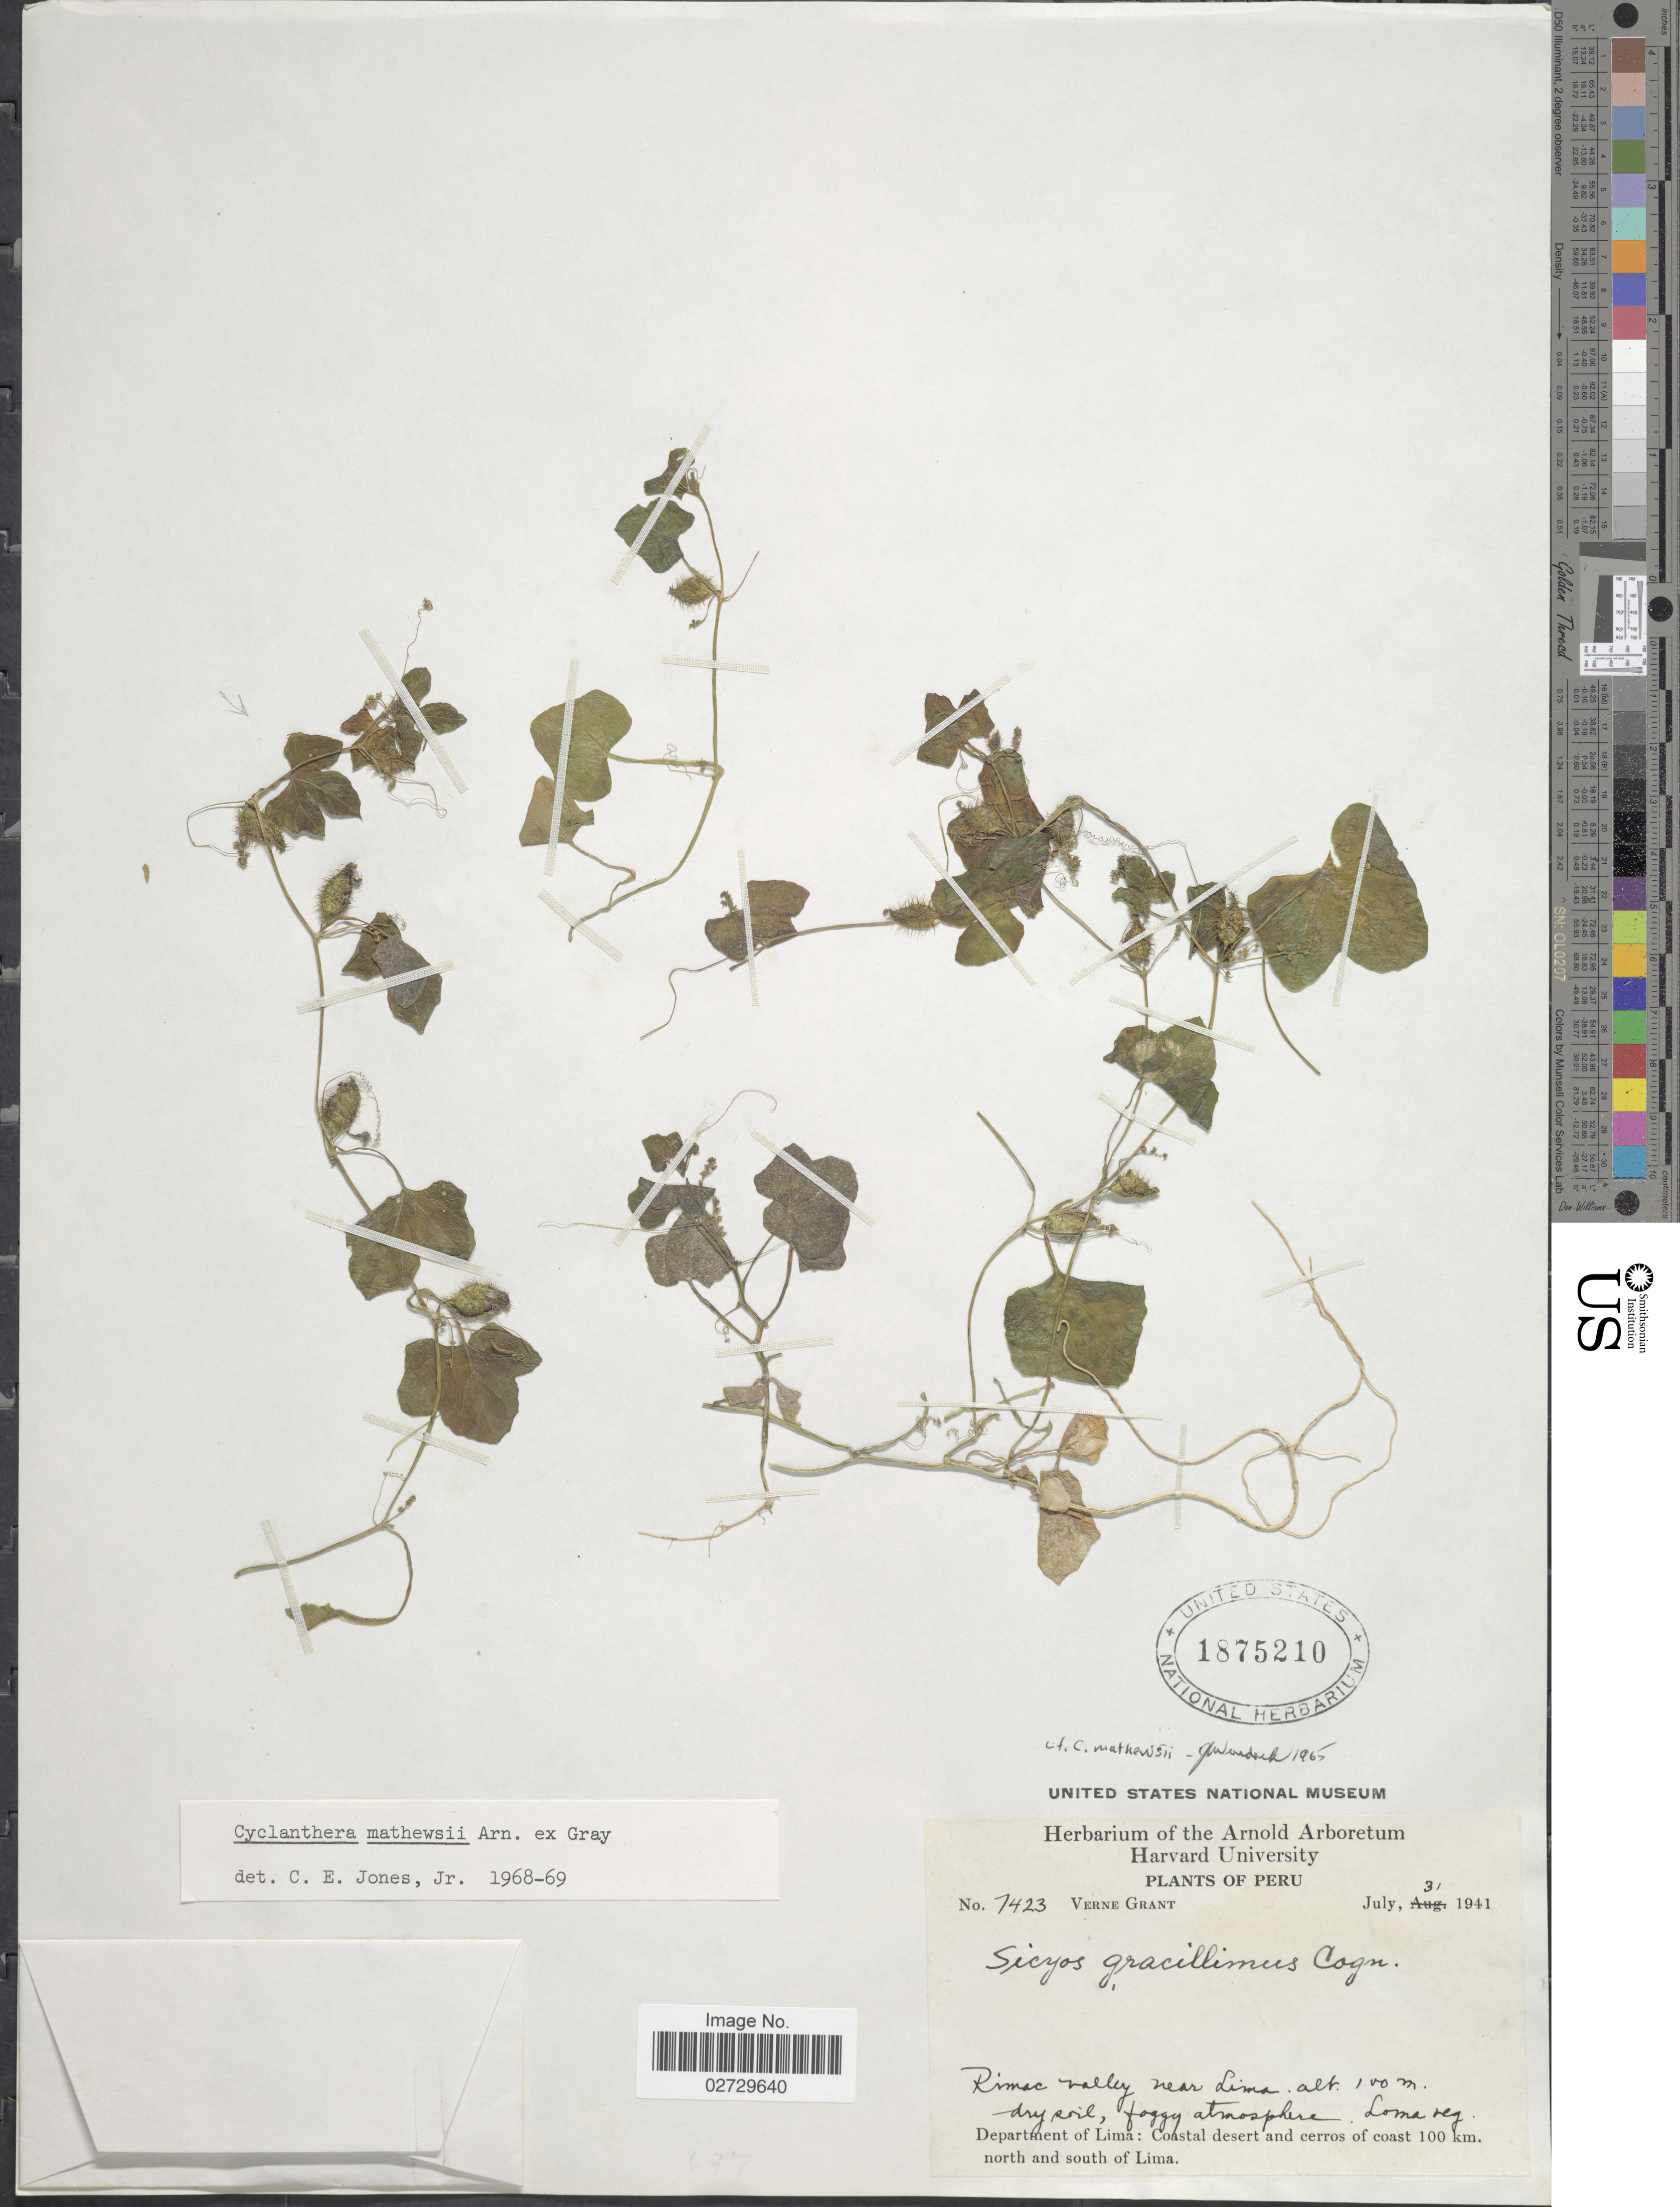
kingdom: Plantae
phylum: Tracheophyta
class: Magnoliopsida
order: Cucurbitales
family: Cucurbitaceae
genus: Cyclanthera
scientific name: Cyclanthera mathewsii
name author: Arn. ex A. Gray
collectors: V. Grant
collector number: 7423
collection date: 1941-07-03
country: Peru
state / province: Lima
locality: Rimac Valley near Lima. Department of Lima: Coastal desert and cerrod of coast 100 km. north and south of Lima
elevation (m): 100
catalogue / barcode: US 1875210